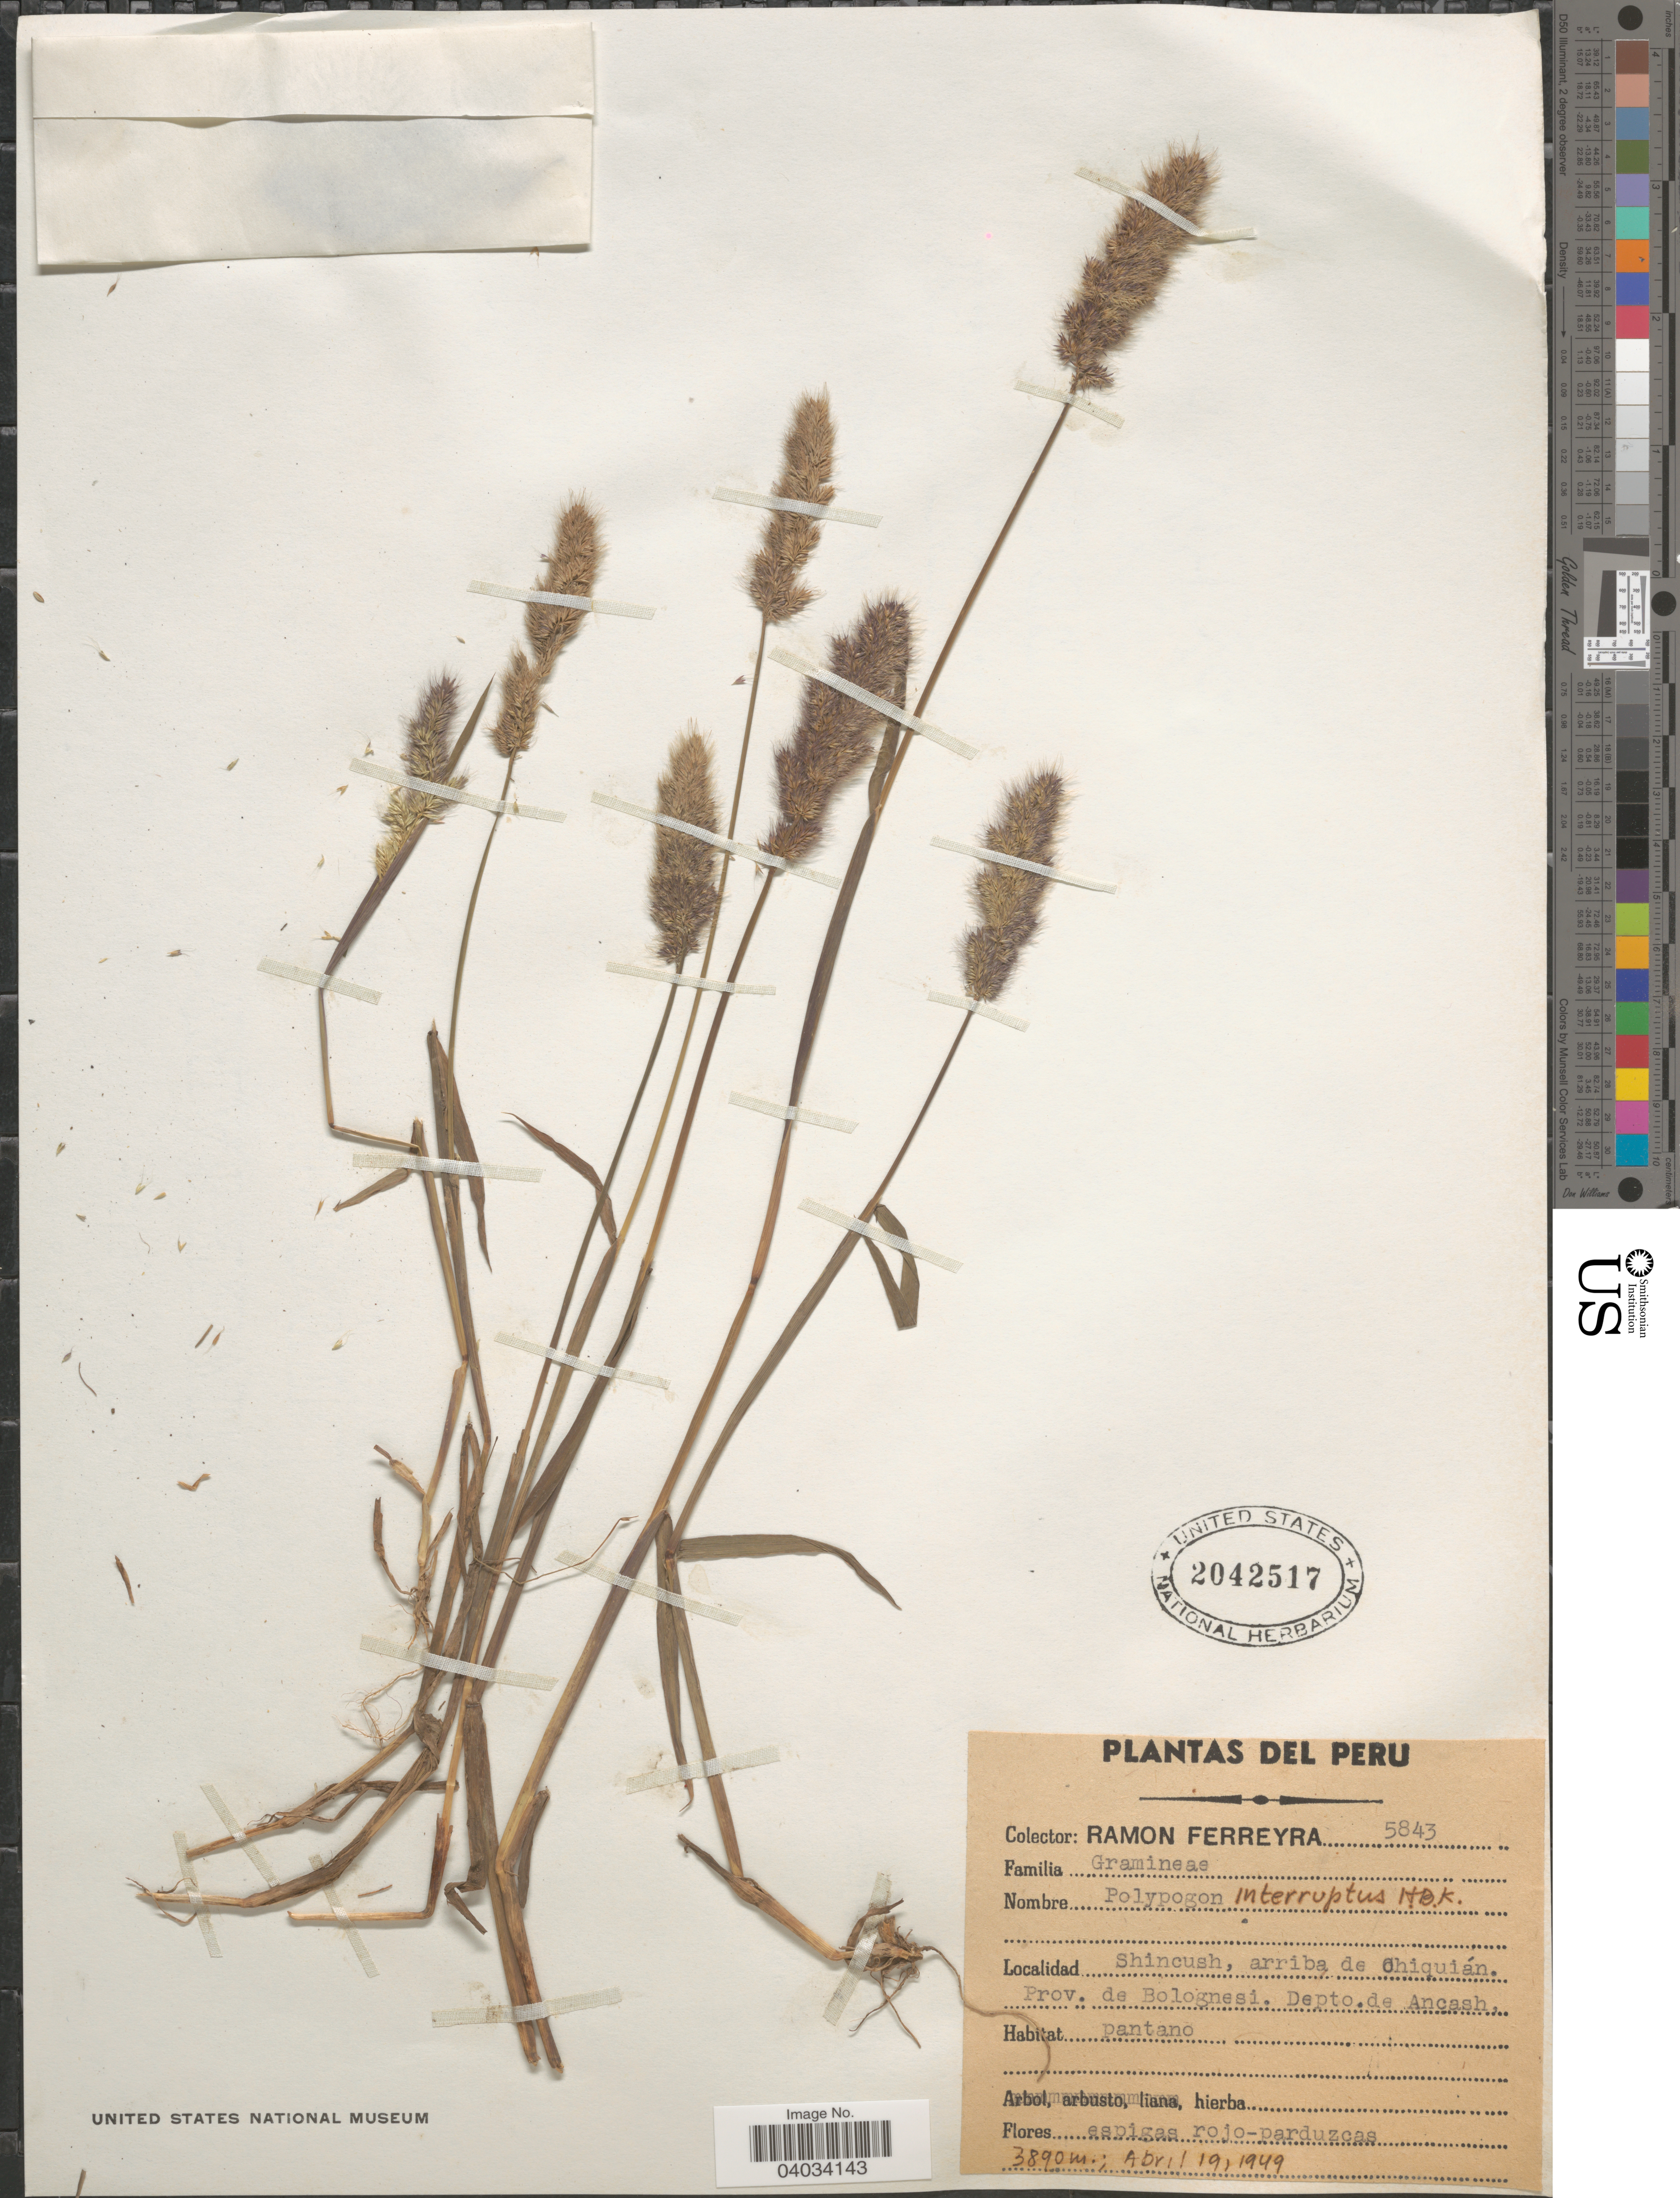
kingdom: Plantae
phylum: Tracheophyta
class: Liliopsida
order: Poales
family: Poaceae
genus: Polypogon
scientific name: Polypogon interruptus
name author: Kunth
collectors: R. A. Ferreyra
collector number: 5843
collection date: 1949-04-19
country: Peru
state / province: Ancash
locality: Shincush, arriba de Chiquián. Prov. de Bolognesi. Depto.de Ancash.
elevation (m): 3890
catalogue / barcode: US 2042517